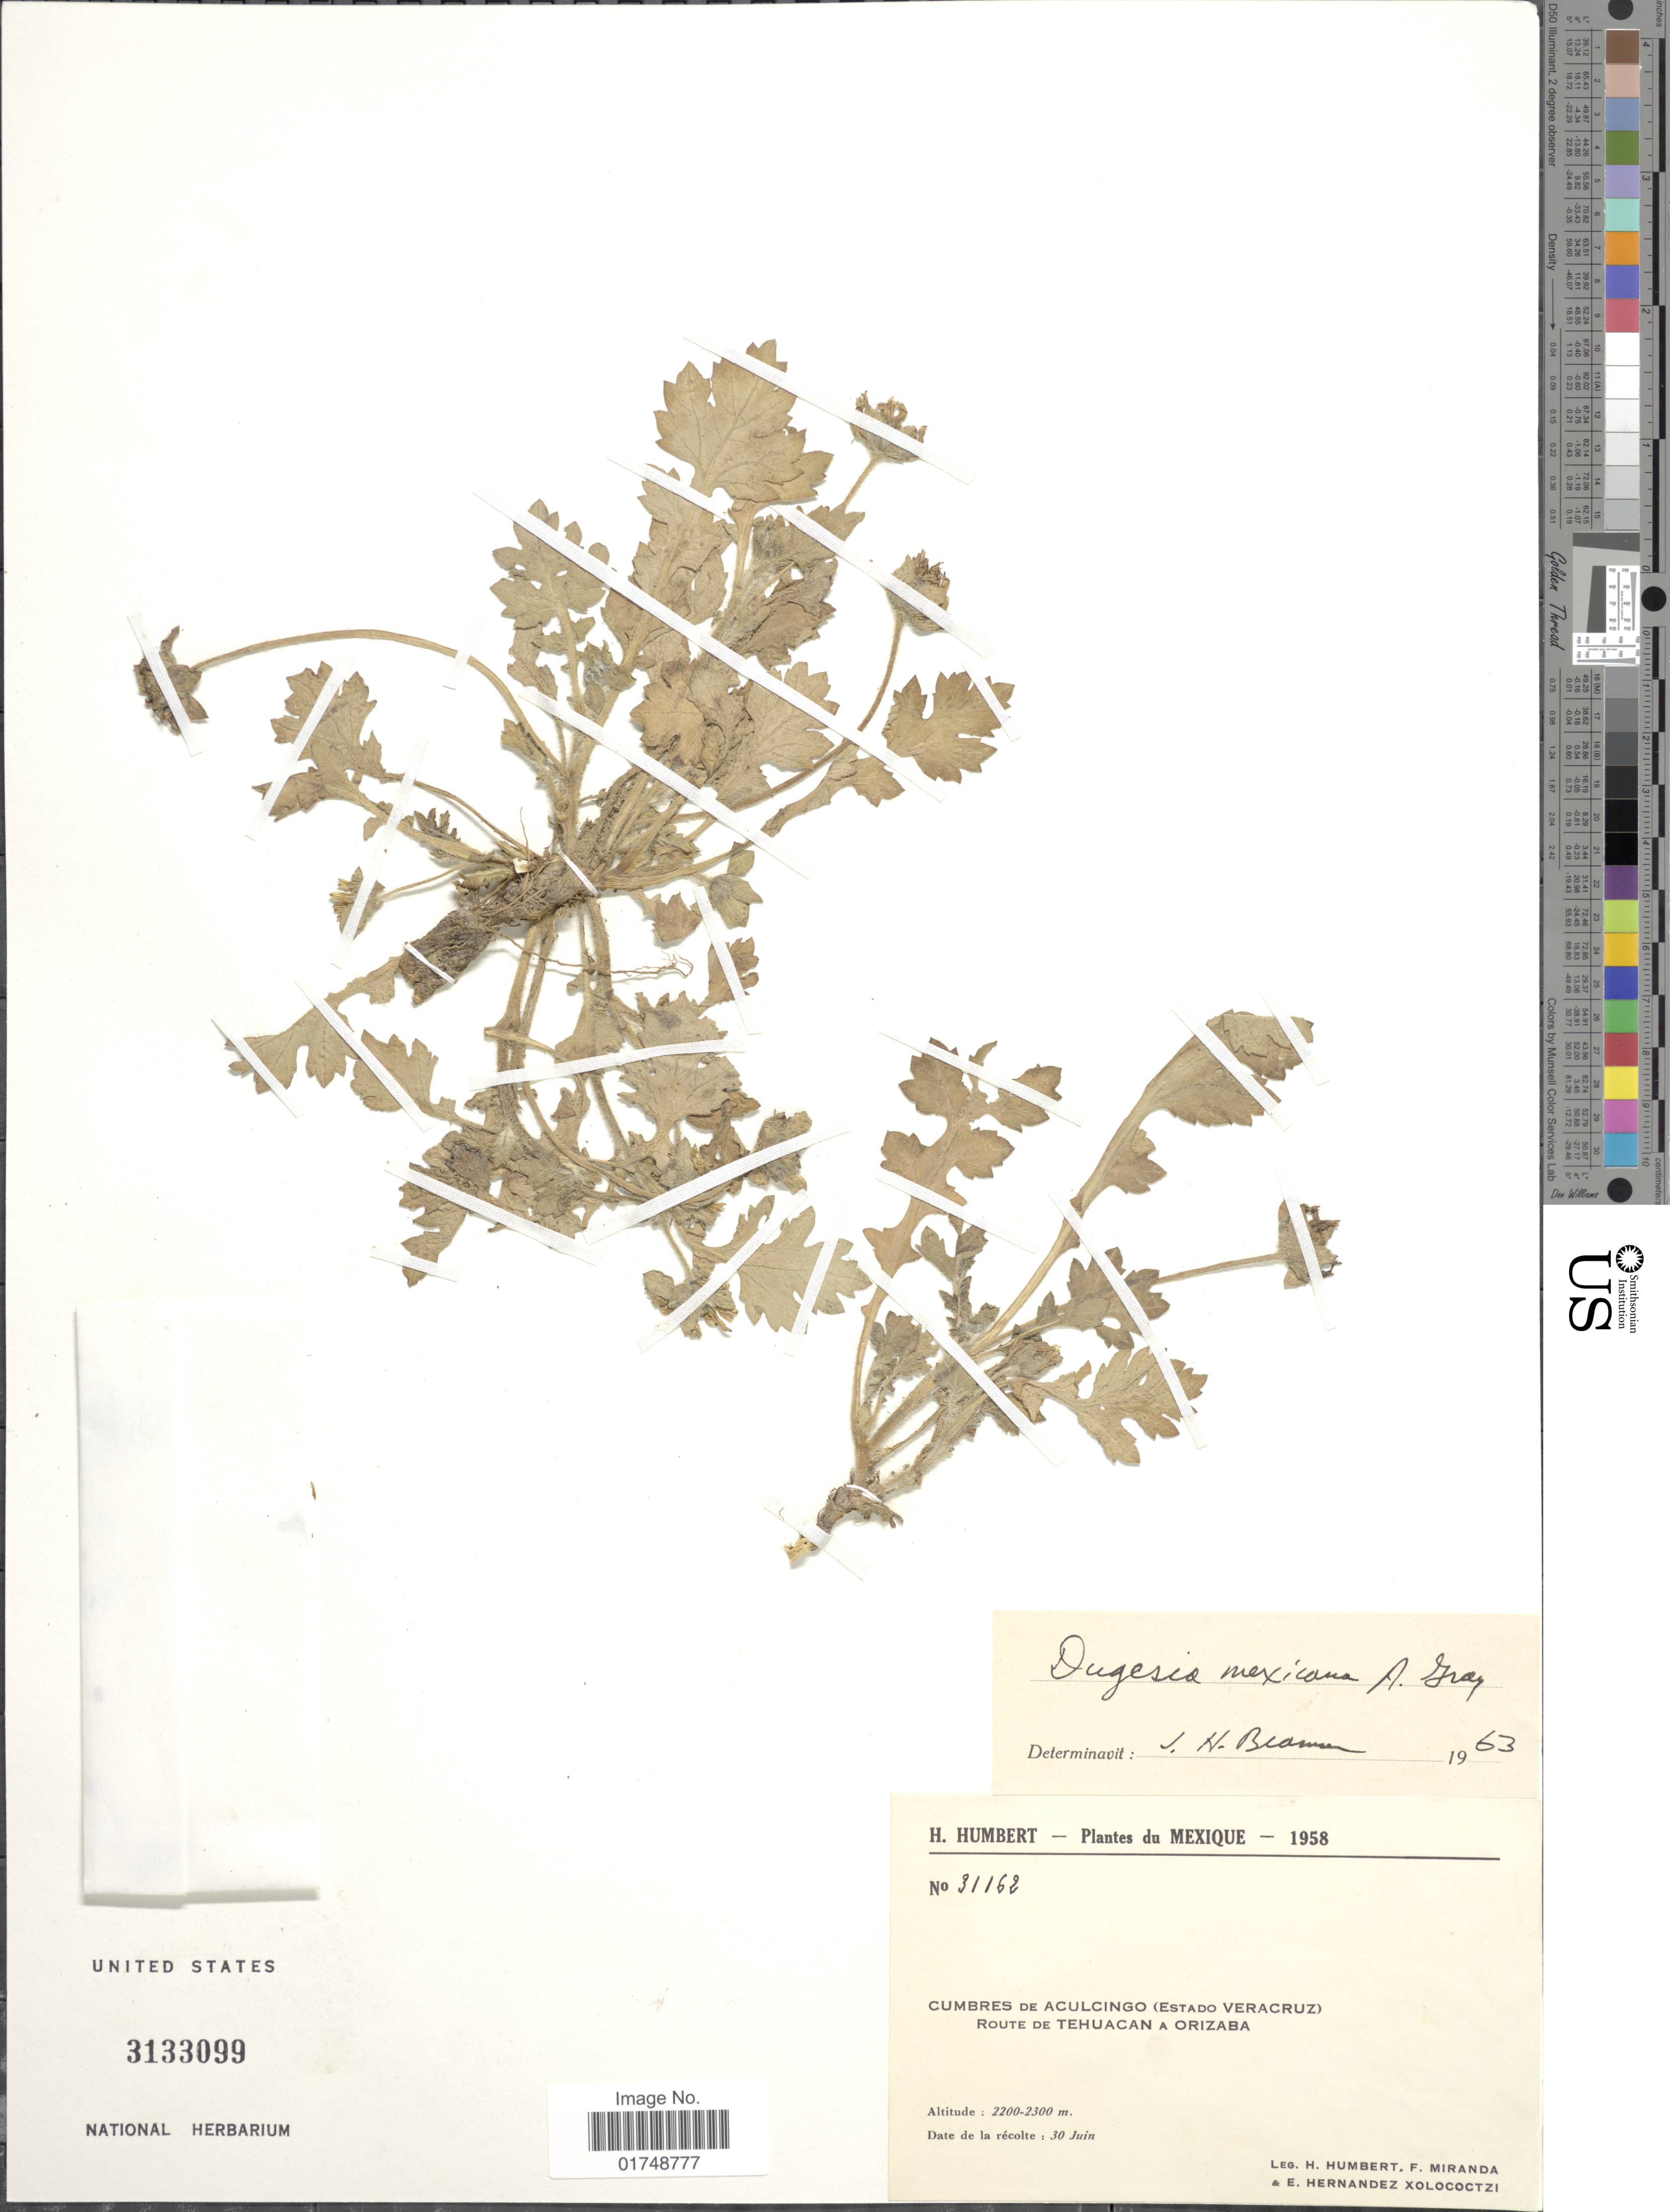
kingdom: Plantae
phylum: Tracheophyta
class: Magnoliopsida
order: Asterales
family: Asteraceae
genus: Dugesia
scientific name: Dugesia mexicana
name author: A. Gray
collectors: H. Humbert, F. Miranda & E. Hernandez X.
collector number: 31162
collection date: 1958-06-30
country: Mexico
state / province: Veracruz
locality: Mexique. Cumbres de Aculcingo (Estado VeraCruz) route de Teguacan Orizaba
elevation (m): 2200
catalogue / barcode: US 3133099